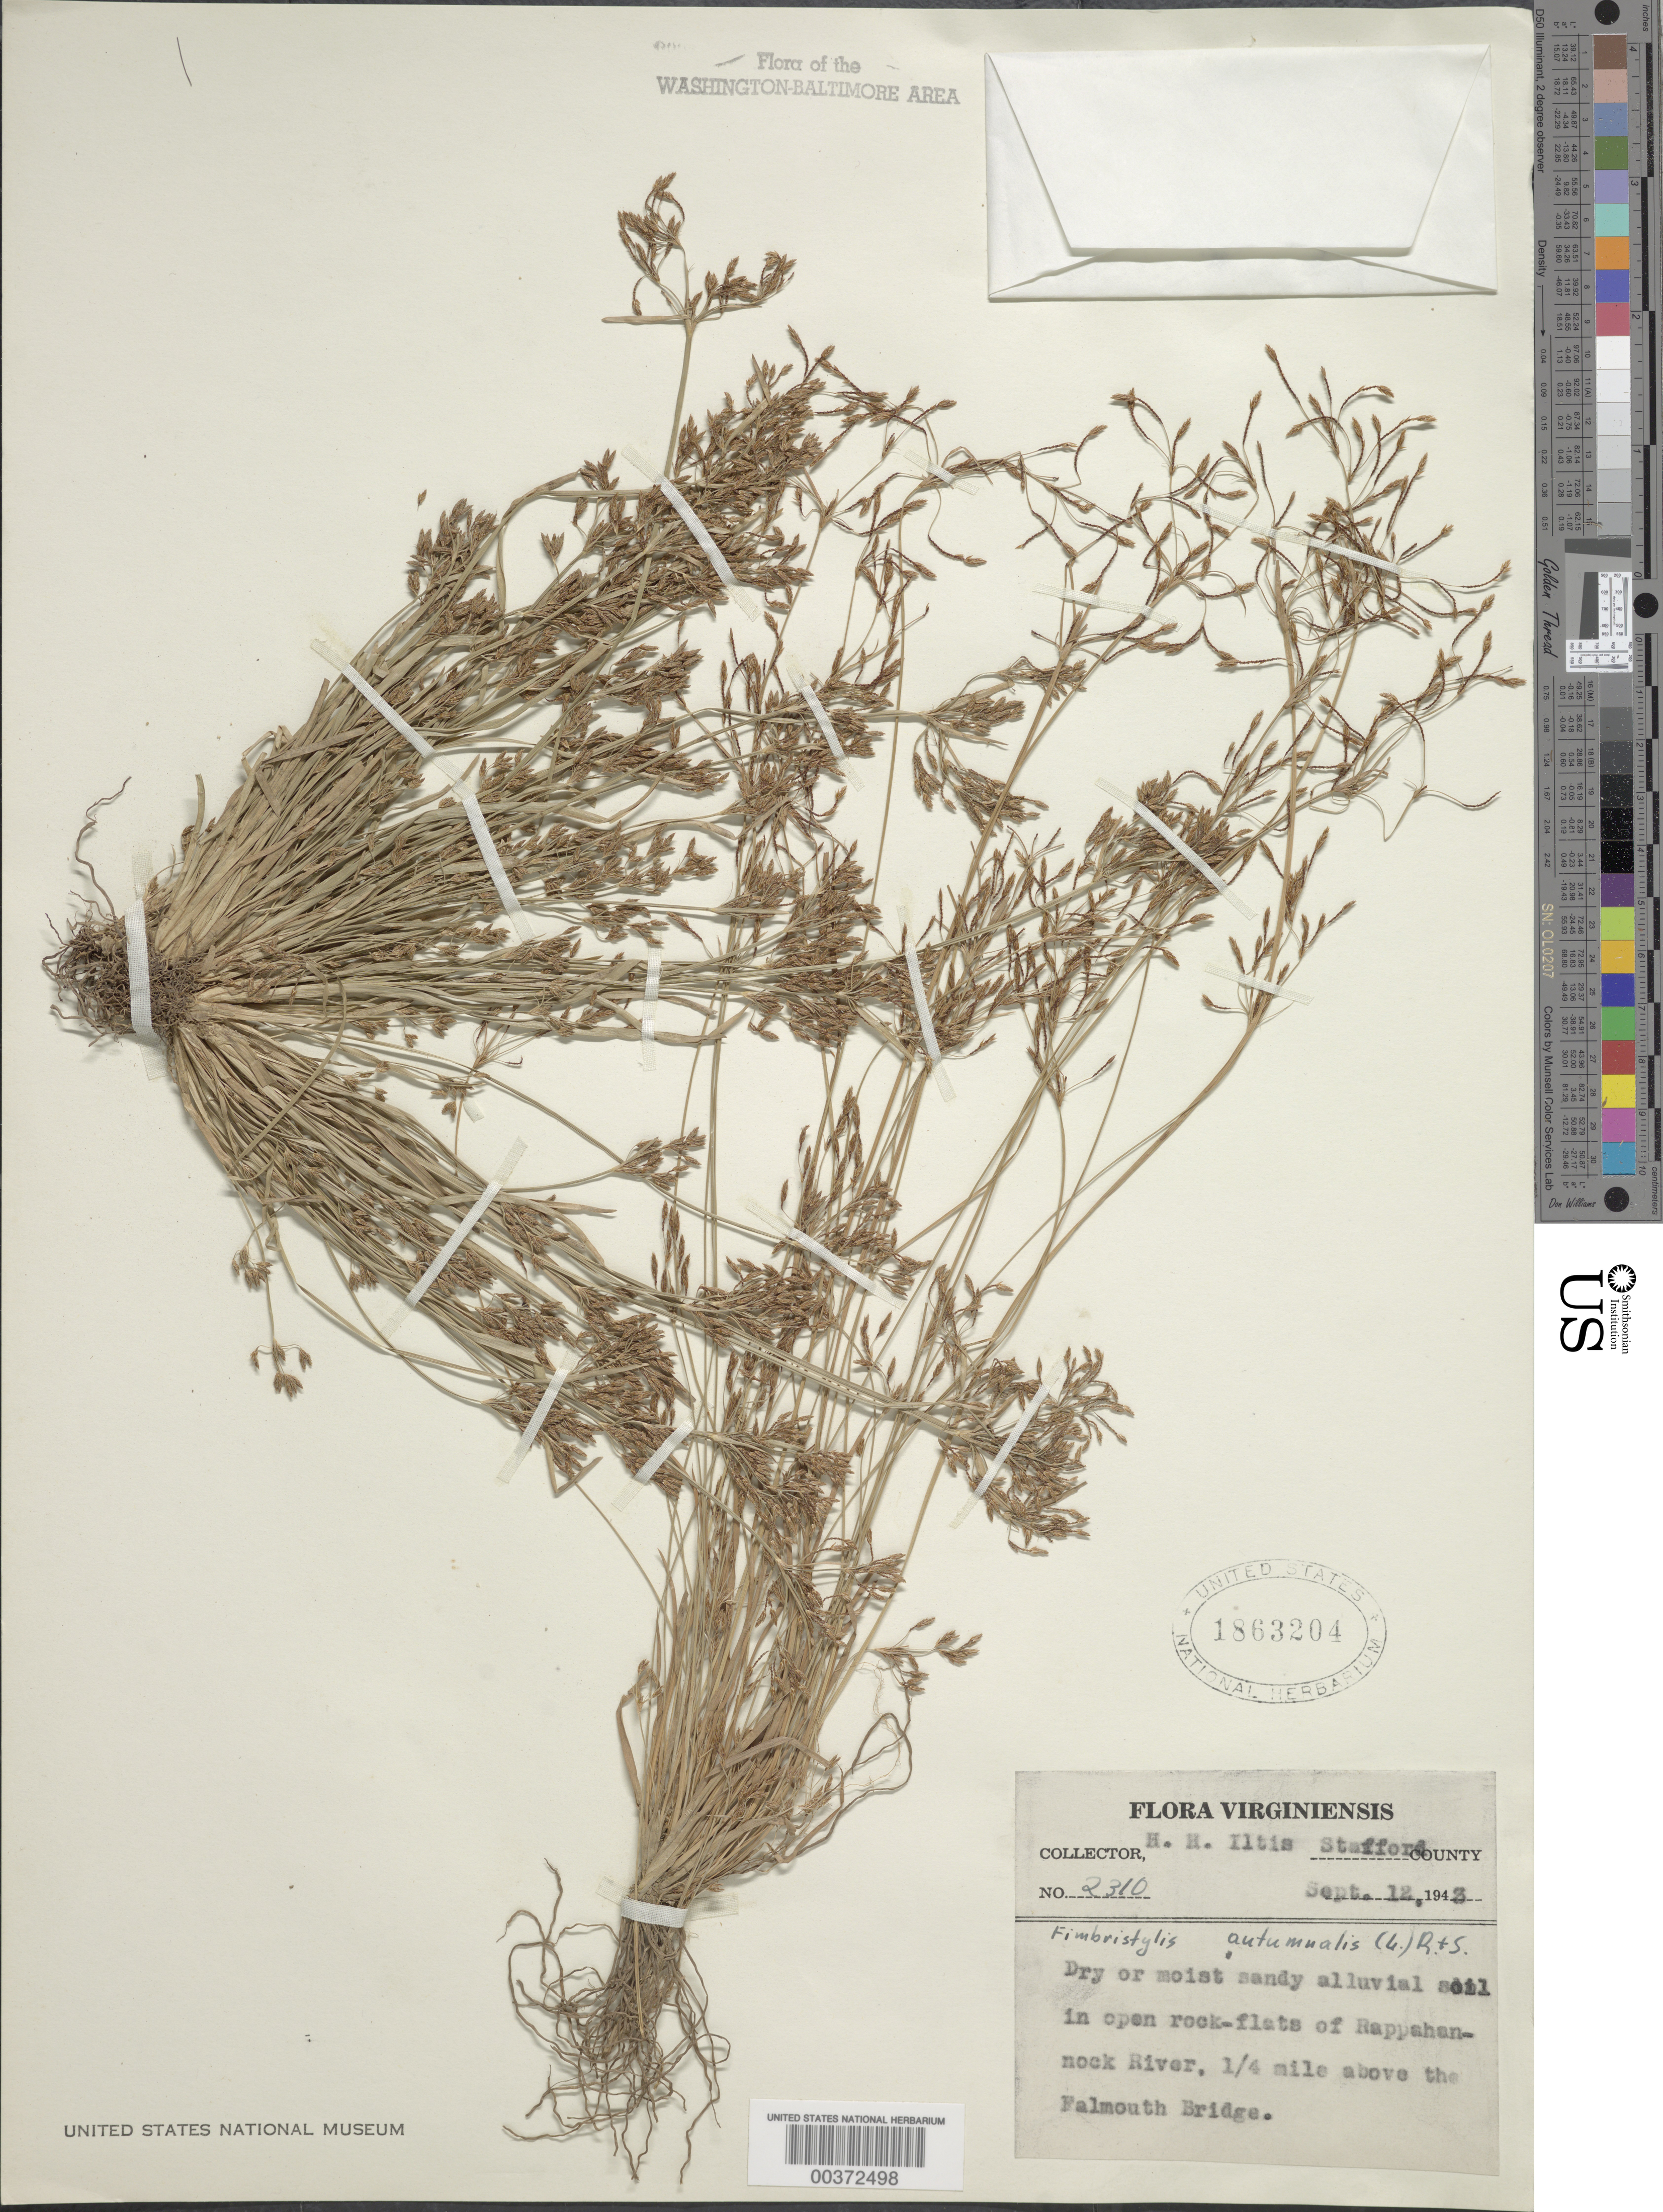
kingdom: Plantae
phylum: Tracheophyta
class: Liliopsida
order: Poales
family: Cyperaceae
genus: Fimbristylis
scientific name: Fimbristylis autumnalis (L.) Roem. & Schult.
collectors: H. H. Iltis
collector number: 2310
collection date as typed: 12 Sep 1943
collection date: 1943-09-12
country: United States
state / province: Virginia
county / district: Stafford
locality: Rappahannock River, above Falmouth Bridge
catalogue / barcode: US 1863204